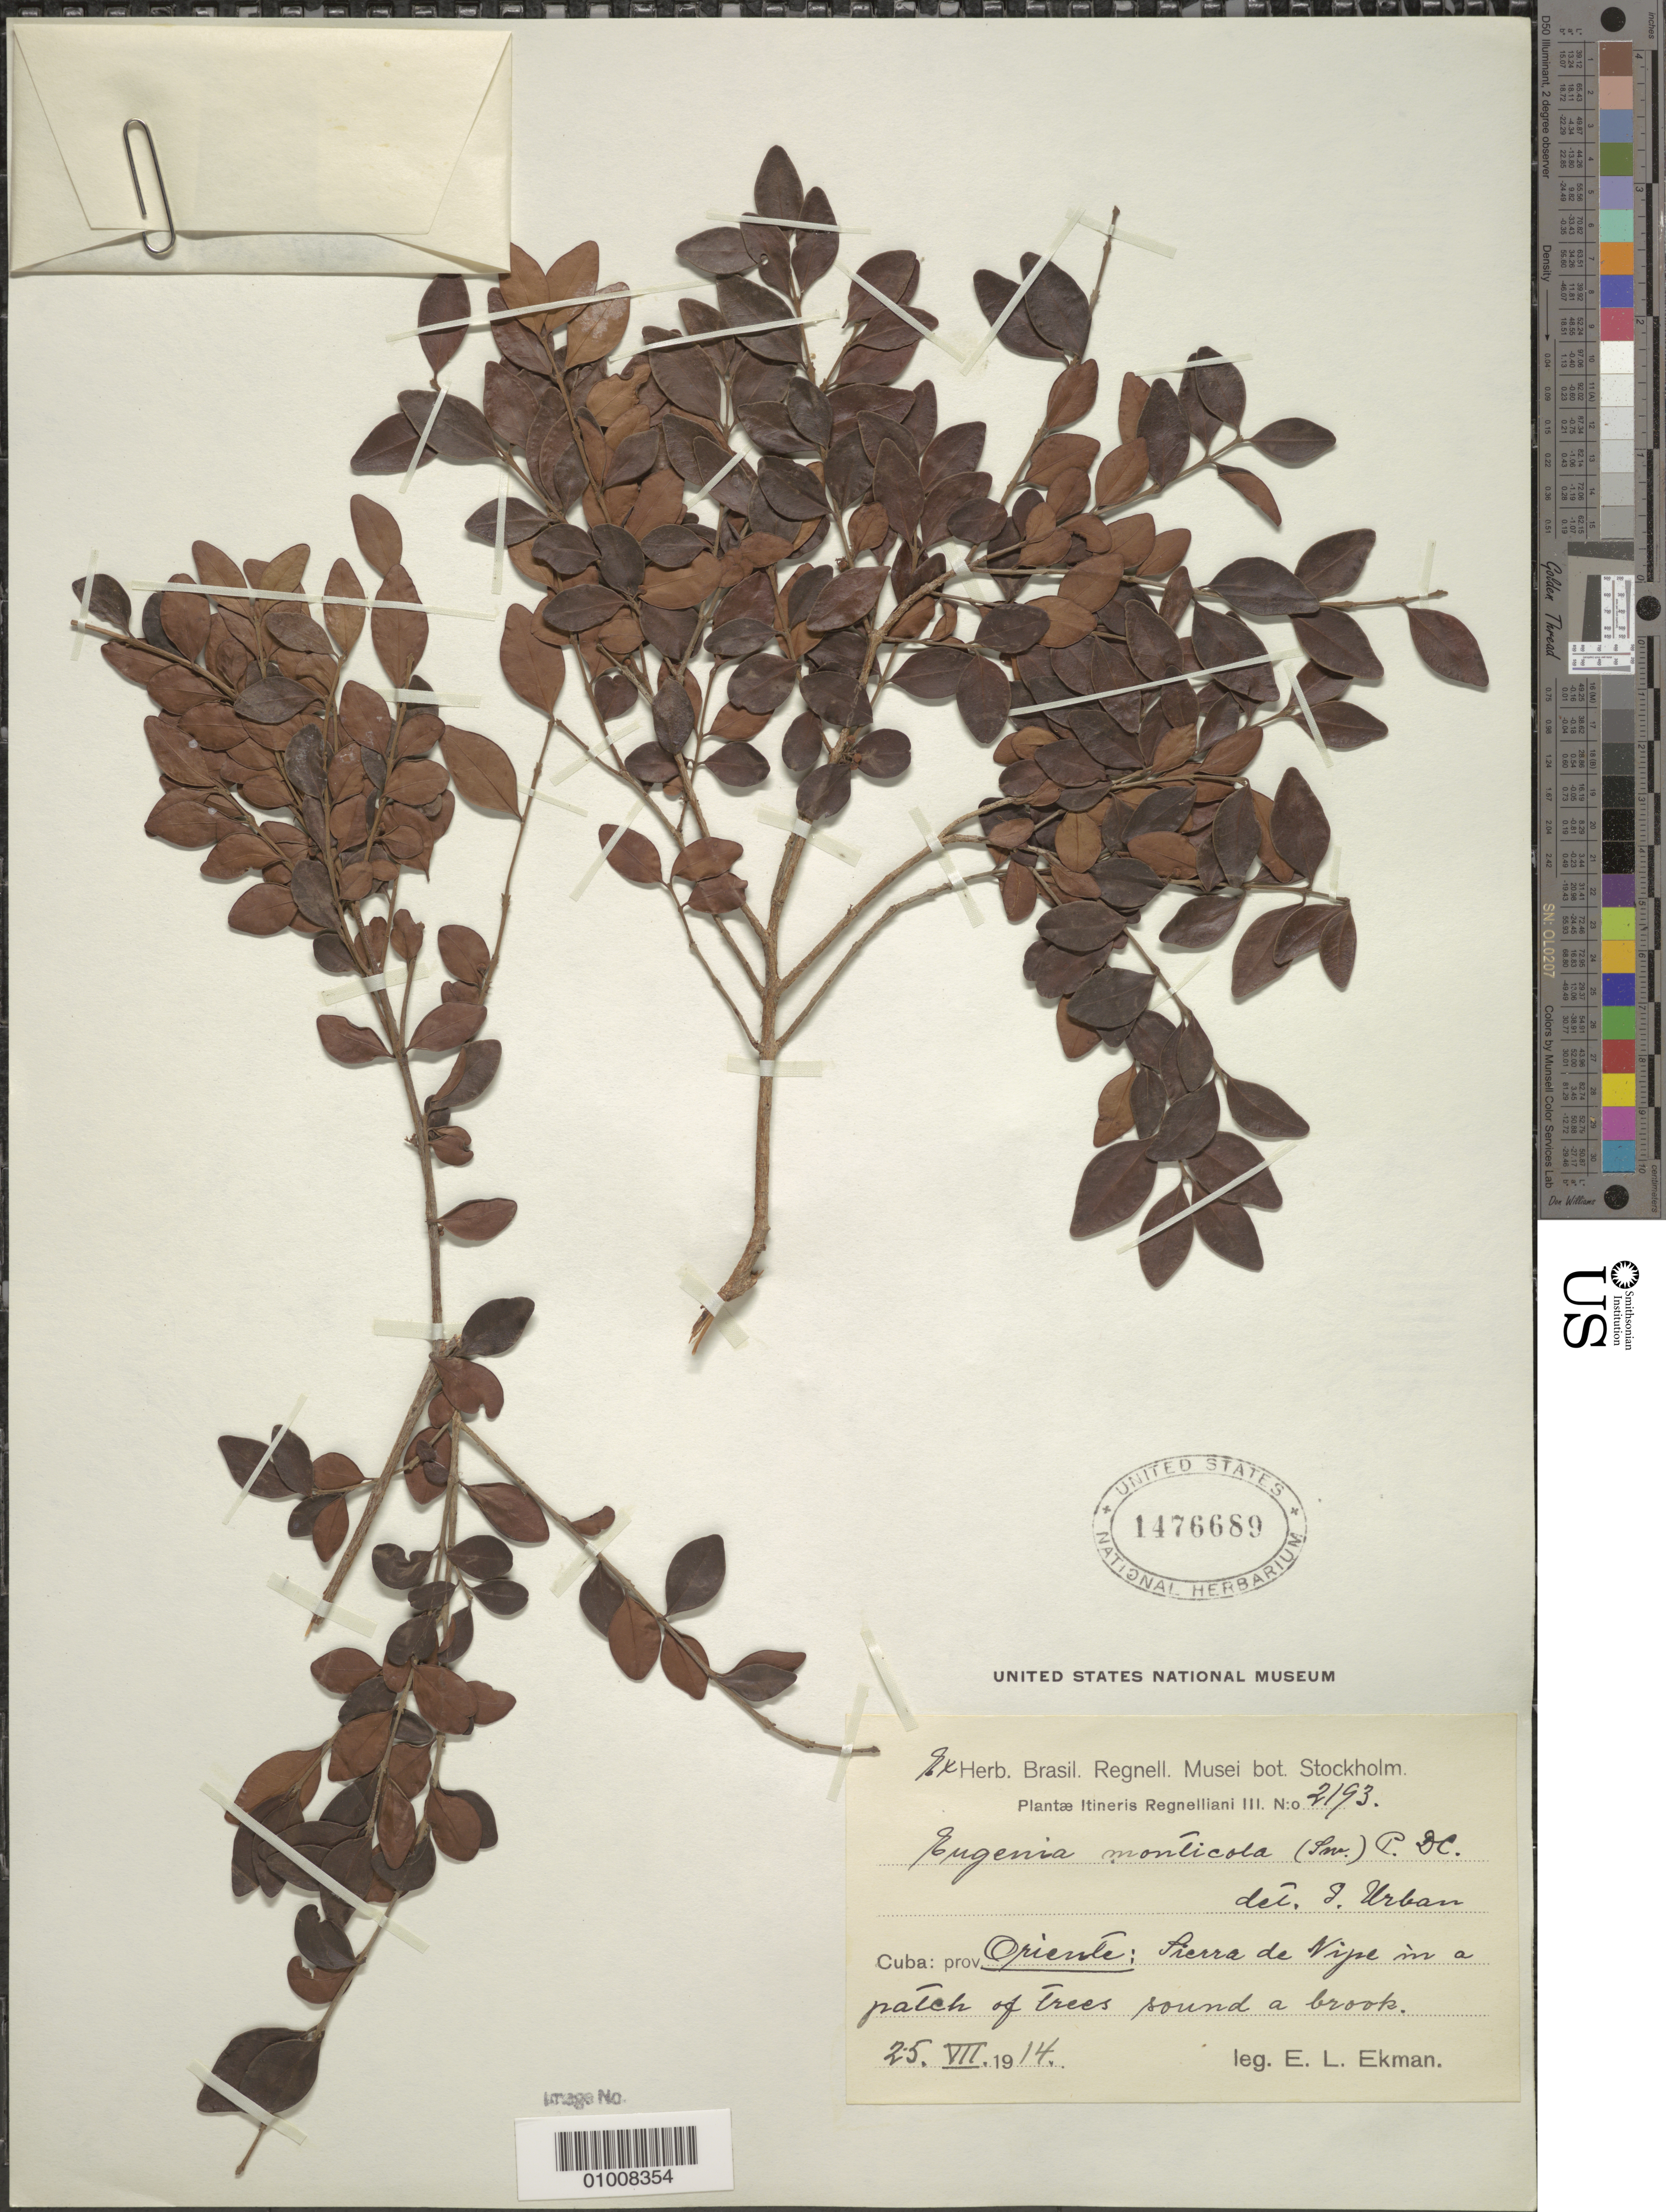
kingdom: Plantae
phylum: Tracheophyta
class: Magnoliopsida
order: Myrtales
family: Myrtaceae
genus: Eugenia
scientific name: Eugenia monticola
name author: (Sw.) DC.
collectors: E. L. Ekman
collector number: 2193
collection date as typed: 25 Jul 1914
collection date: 1914-07-25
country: Cuba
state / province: Holguín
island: Cuba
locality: Sierra de Nipe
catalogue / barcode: US 1476689